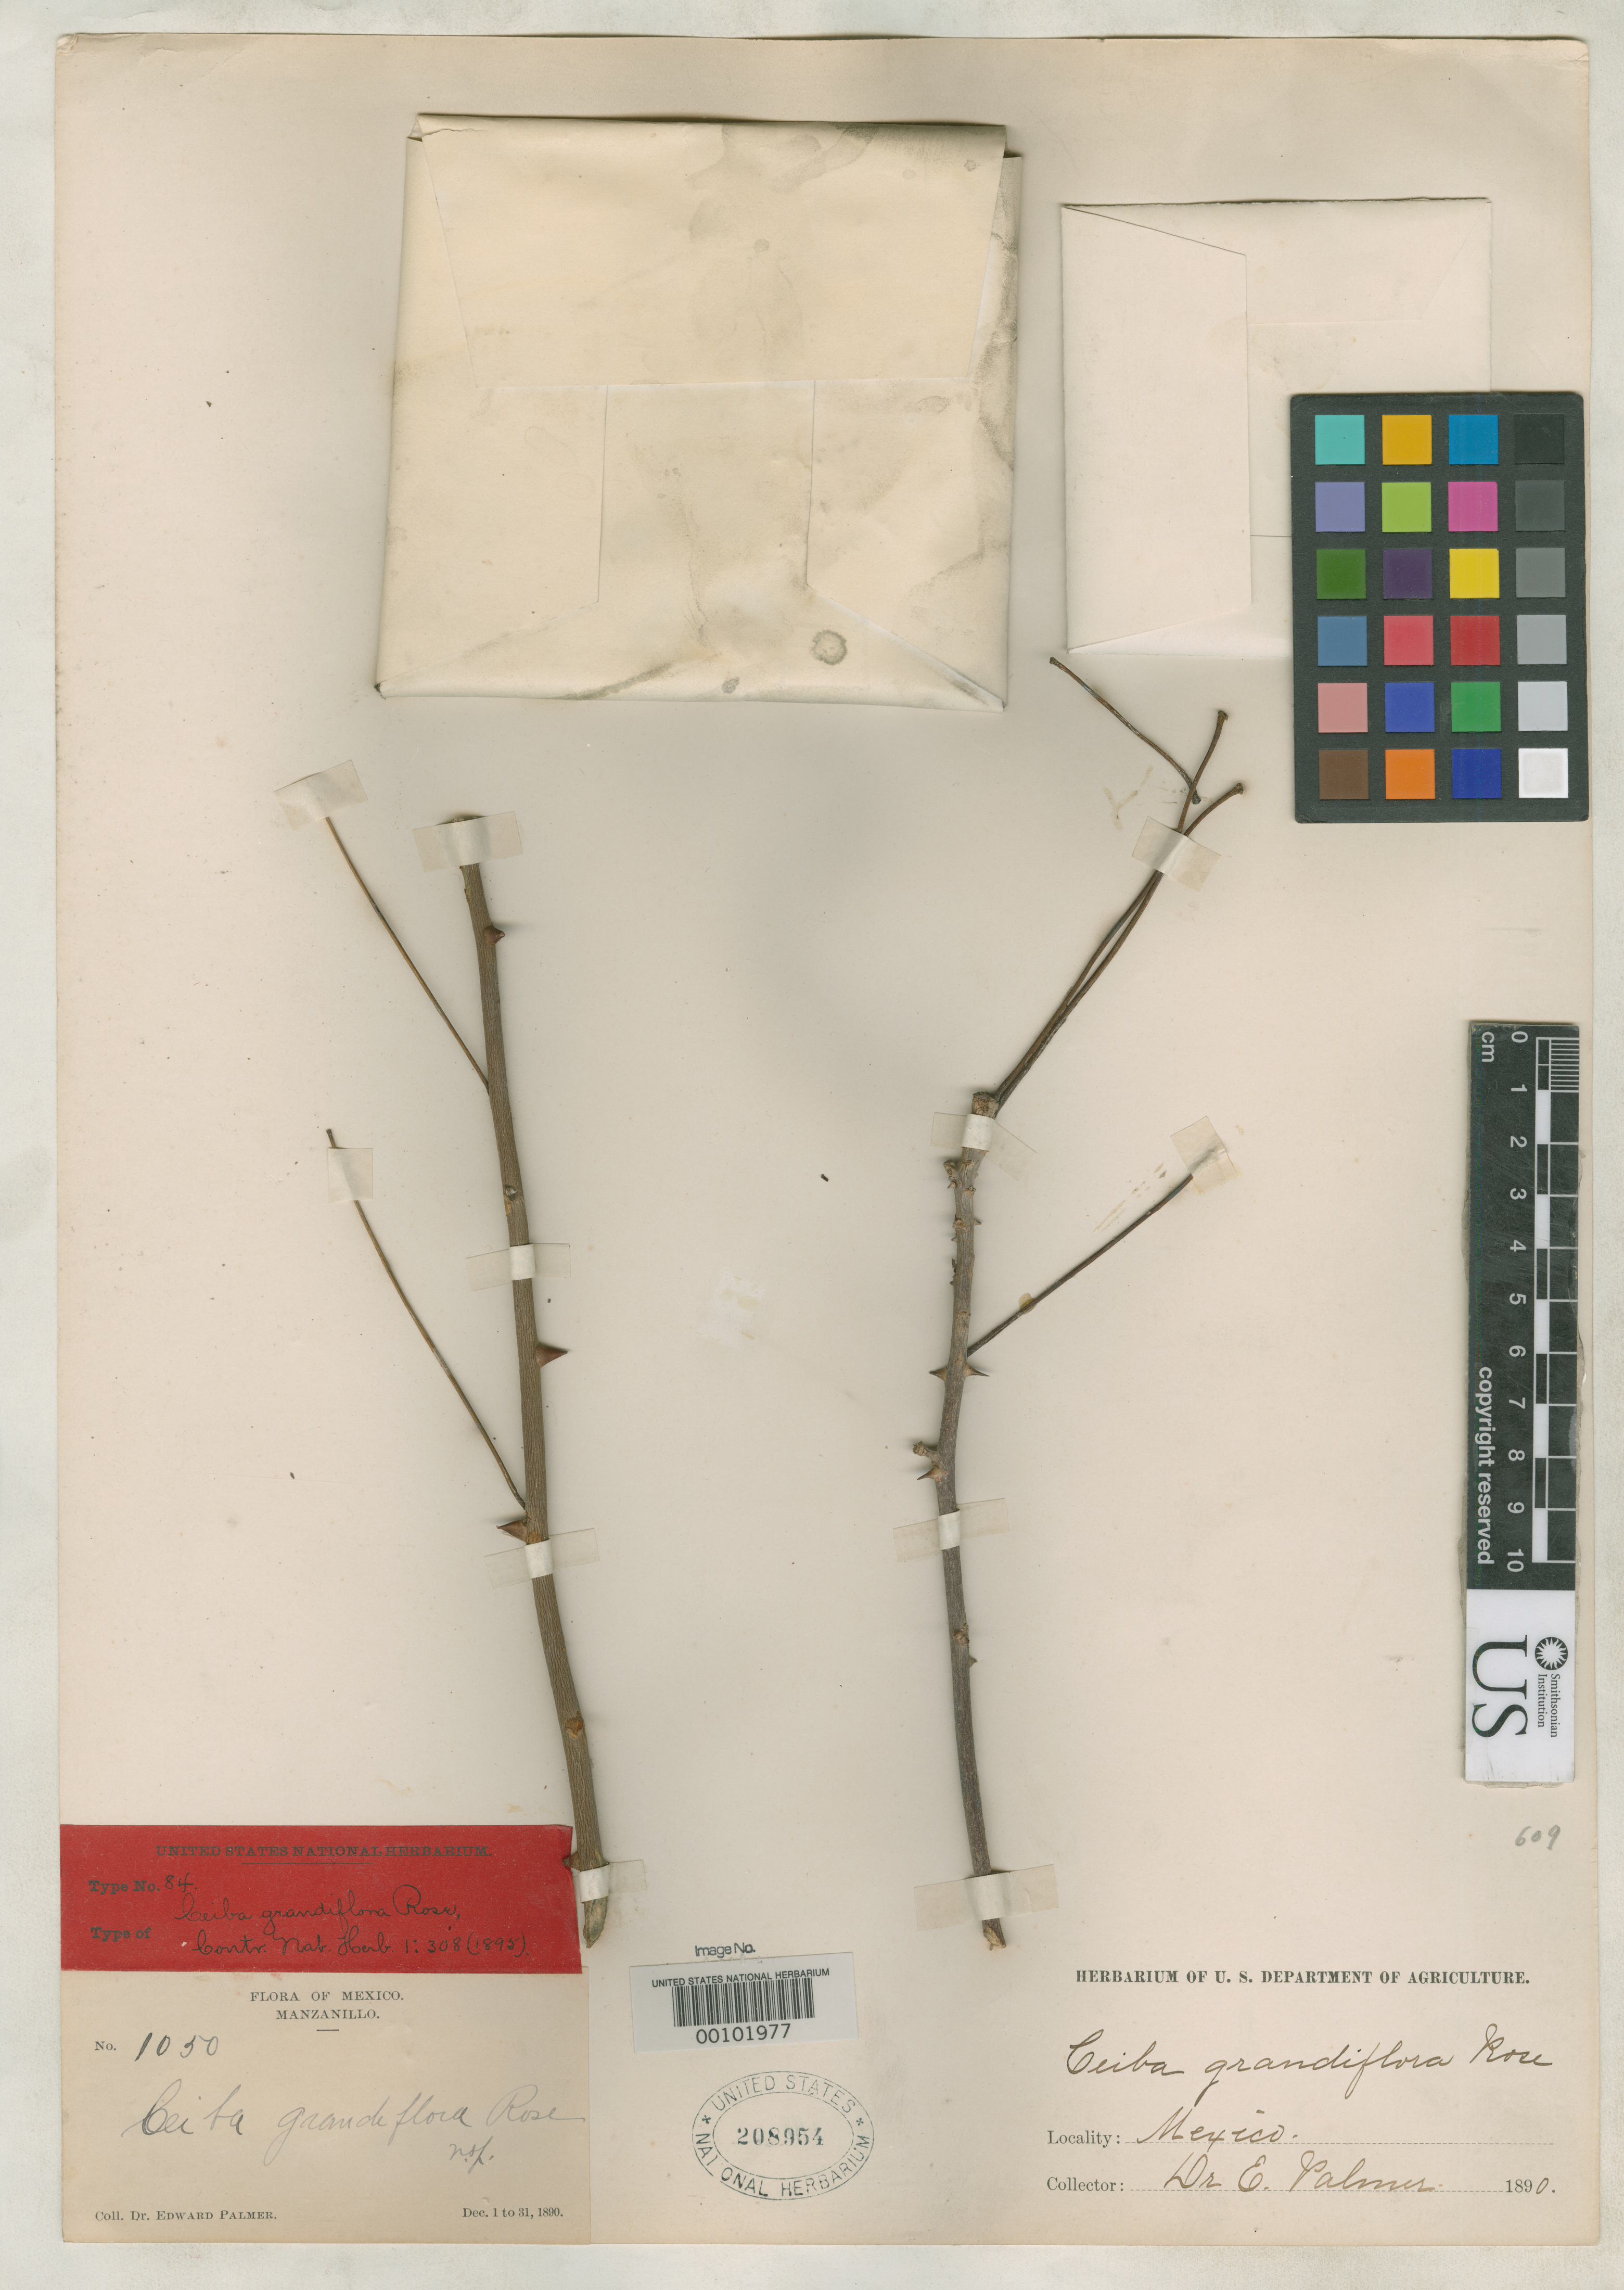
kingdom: Plantae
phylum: Tracheophyta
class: Magnoliopsida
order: Malvales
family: Malvaceae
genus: Ceiba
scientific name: Ceiba grandiflora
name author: Rose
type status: Type Collection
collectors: E. Palmer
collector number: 1050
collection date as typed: Dec 1890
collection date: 1890-12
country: Mexico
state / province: Colima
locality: Near Manzanillo.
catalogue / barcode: US 208954